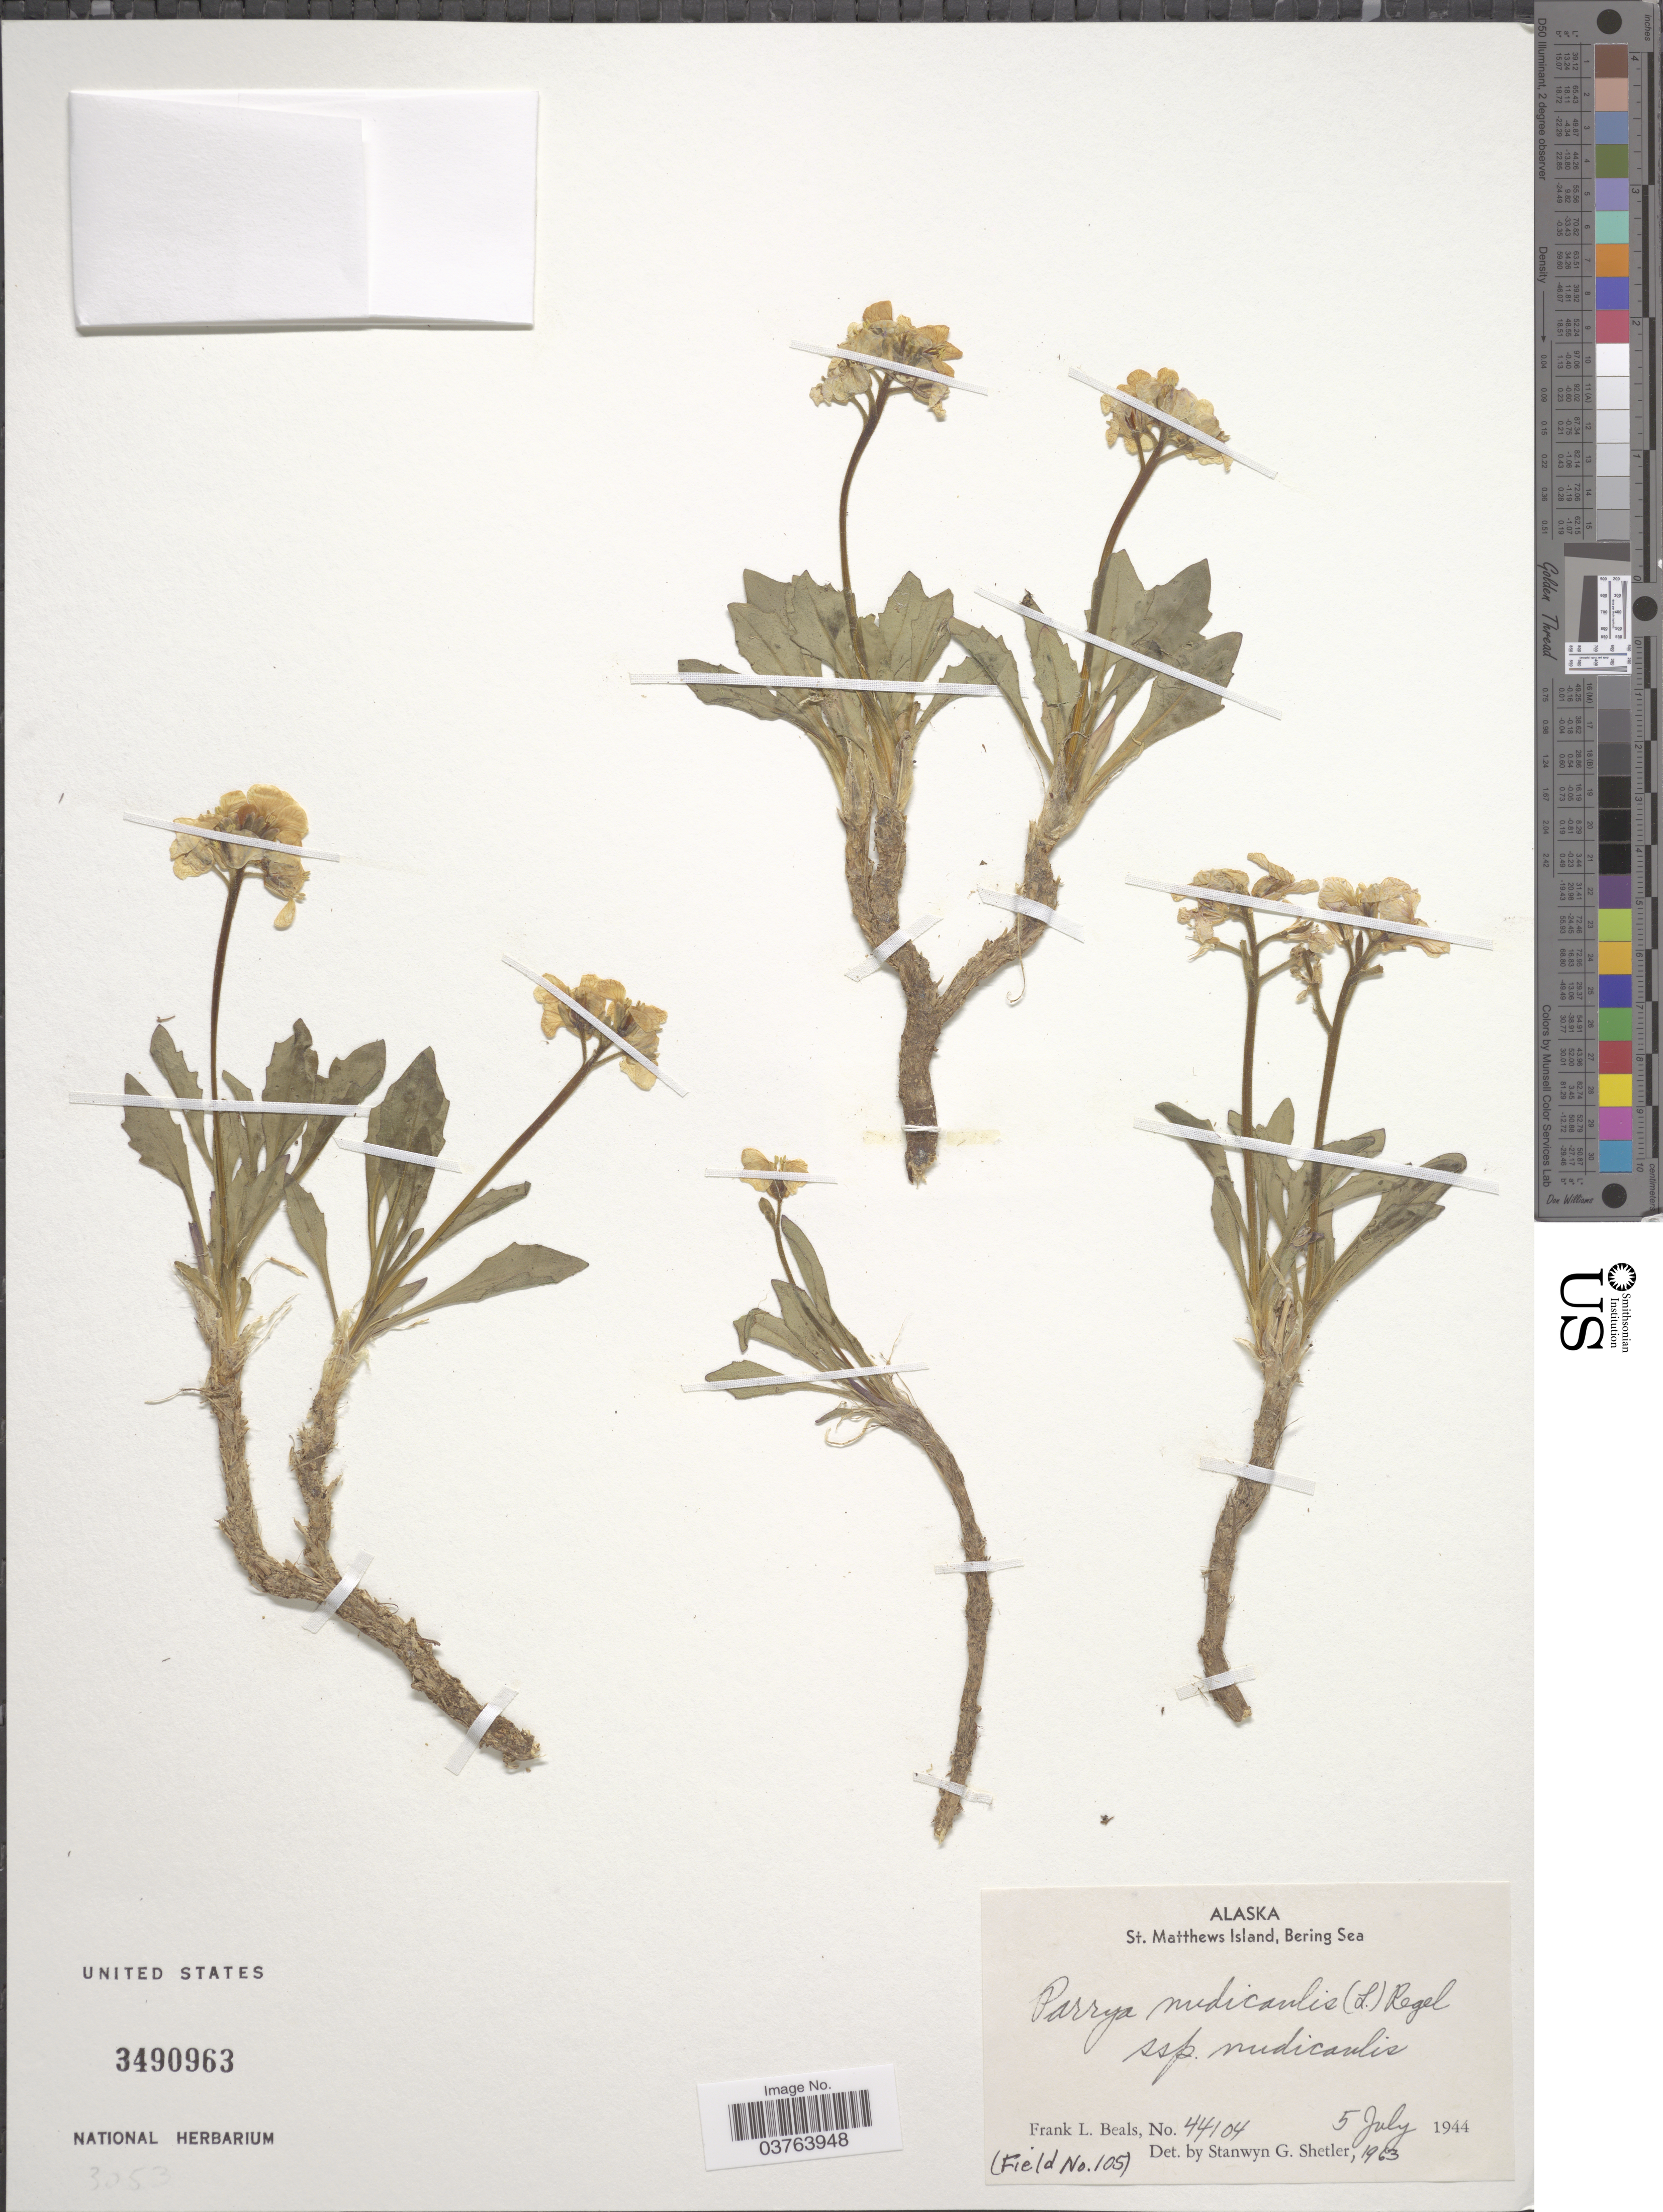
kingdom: Plantae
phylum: Tracheophyta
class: Magnoliopsida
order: Brassicales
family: Brassicaceae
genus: Parrya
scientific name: Parrya nudicaulis subsp. nudicaulis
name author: (L.) Regel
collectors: F. Beals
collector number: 44104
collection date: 1944-07-05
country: United States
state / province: Alaska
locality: St. Matthews Island, Bering Sea.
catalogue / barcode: US 3490963